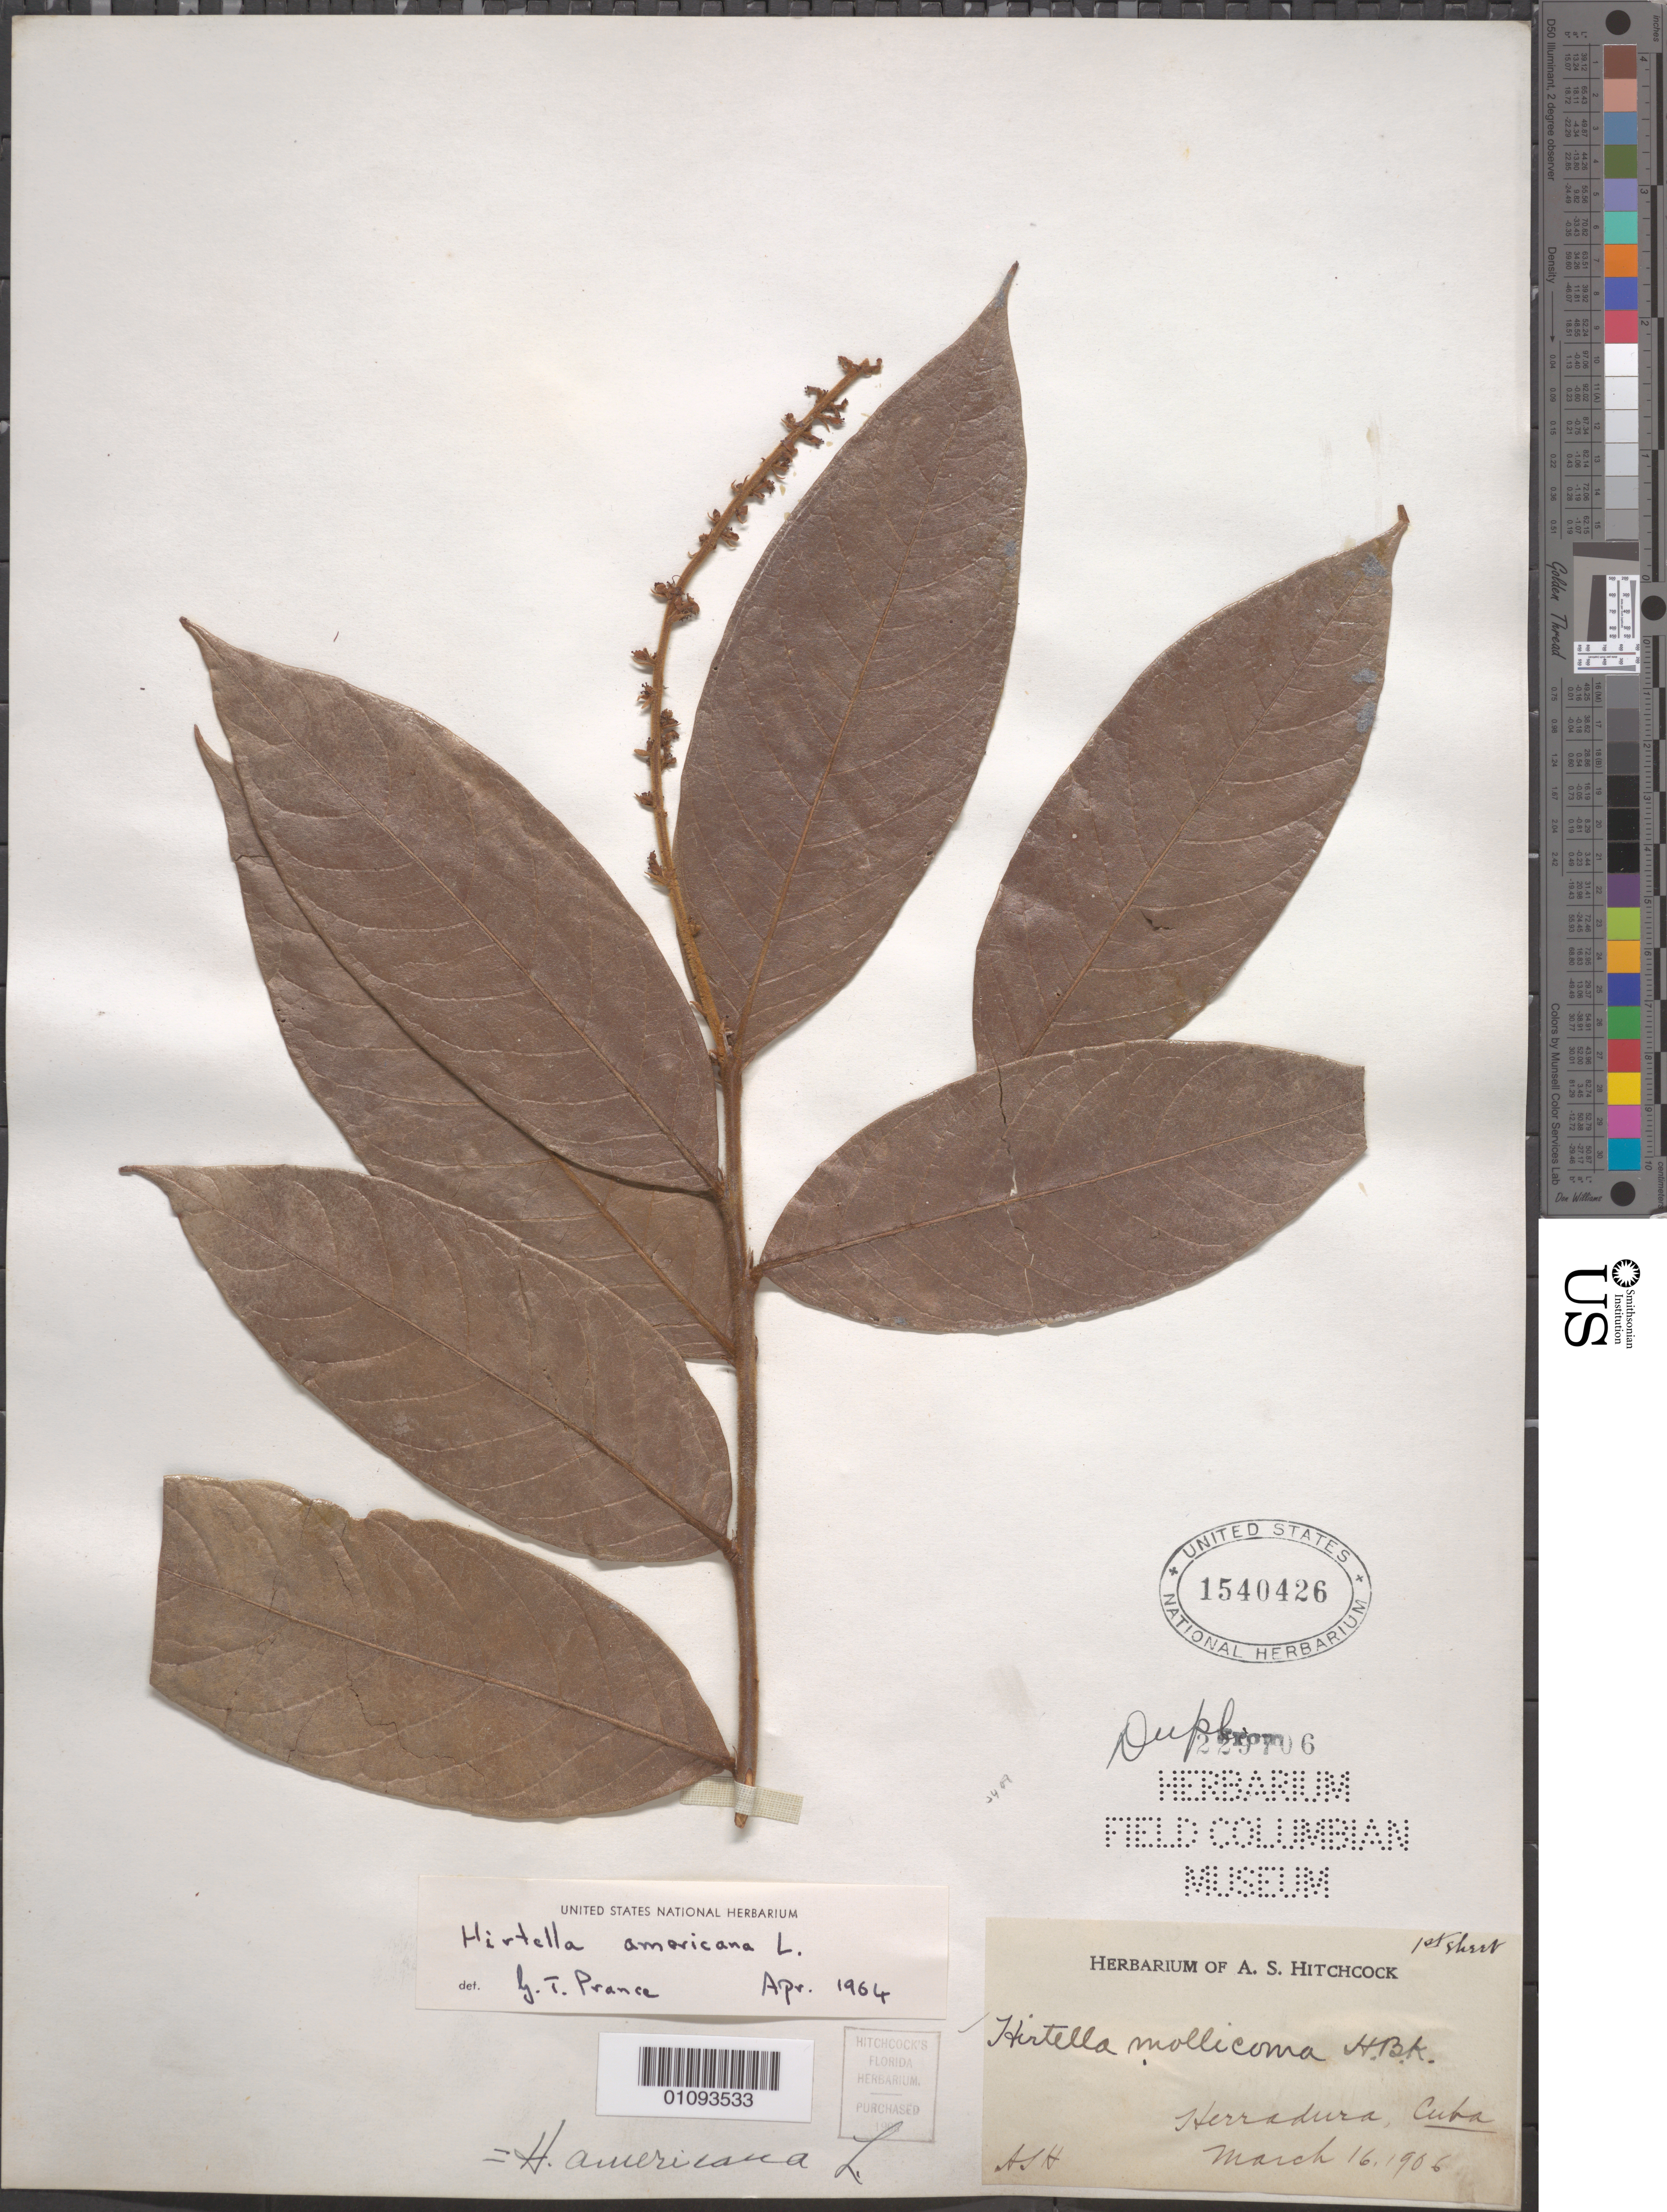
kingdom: Plantae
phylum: Tracheophyta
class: Magnoliopsida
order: Malpighiales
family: Chrysobalanaceae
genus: Hirtella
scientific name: Hirtella americana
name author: L.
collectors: A. S. Hitchcock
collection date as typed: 16 Feb 1906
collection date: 1906-02-16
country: Cuba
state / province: Pinar del Rio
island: Cuba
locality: Herradura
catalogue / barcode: US 1540426